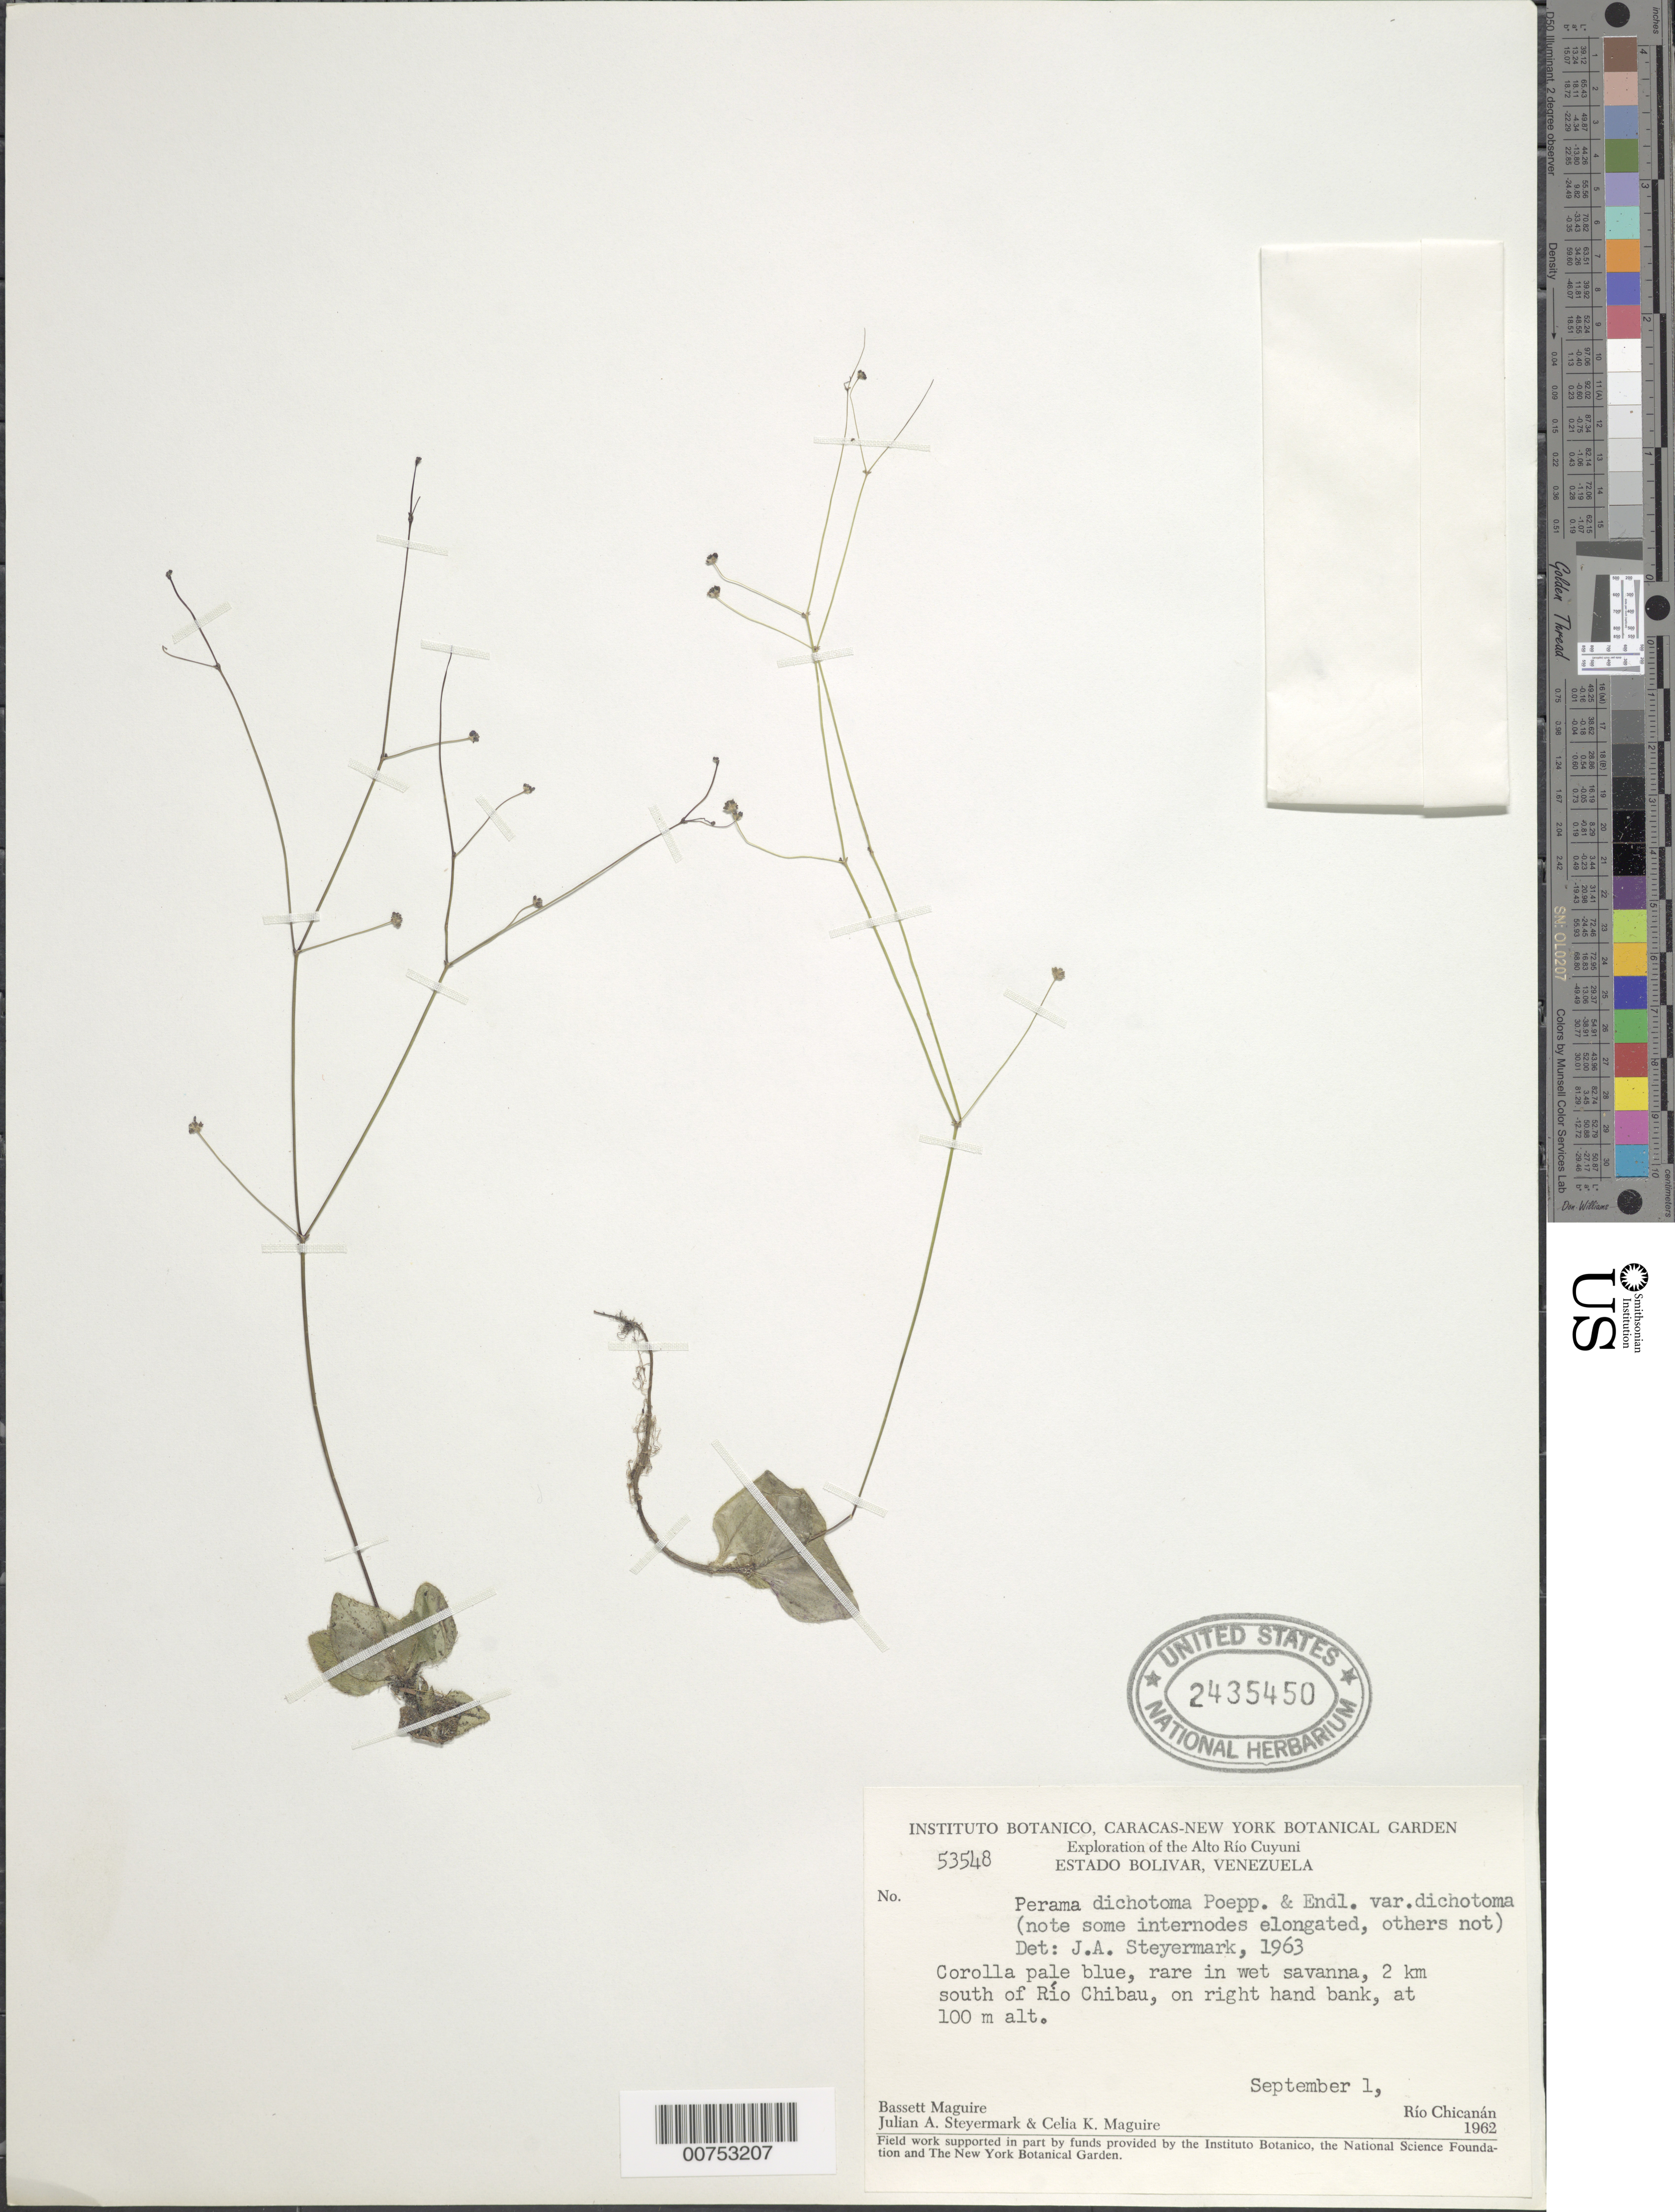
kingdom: Plantae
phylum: Tracheophyta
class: Magnoliopsida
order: Gentianales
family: Rubiaceae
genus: Perama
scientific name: Perama dichotoma var. dichotoma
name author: Poepp.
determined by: Steyermark, Julian A., (VEN)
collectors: B. Maguire, J. Steyermark & C. K. Maguire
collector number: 53548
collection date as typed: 1-Sep-62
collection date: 1962-09-01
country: Venezuela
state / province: Bolívar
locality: Alto Río Cuyuni, 2 km S of Río Chibau, right hand bank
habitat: Wet savanna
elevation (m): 100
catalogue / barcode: US 2435450